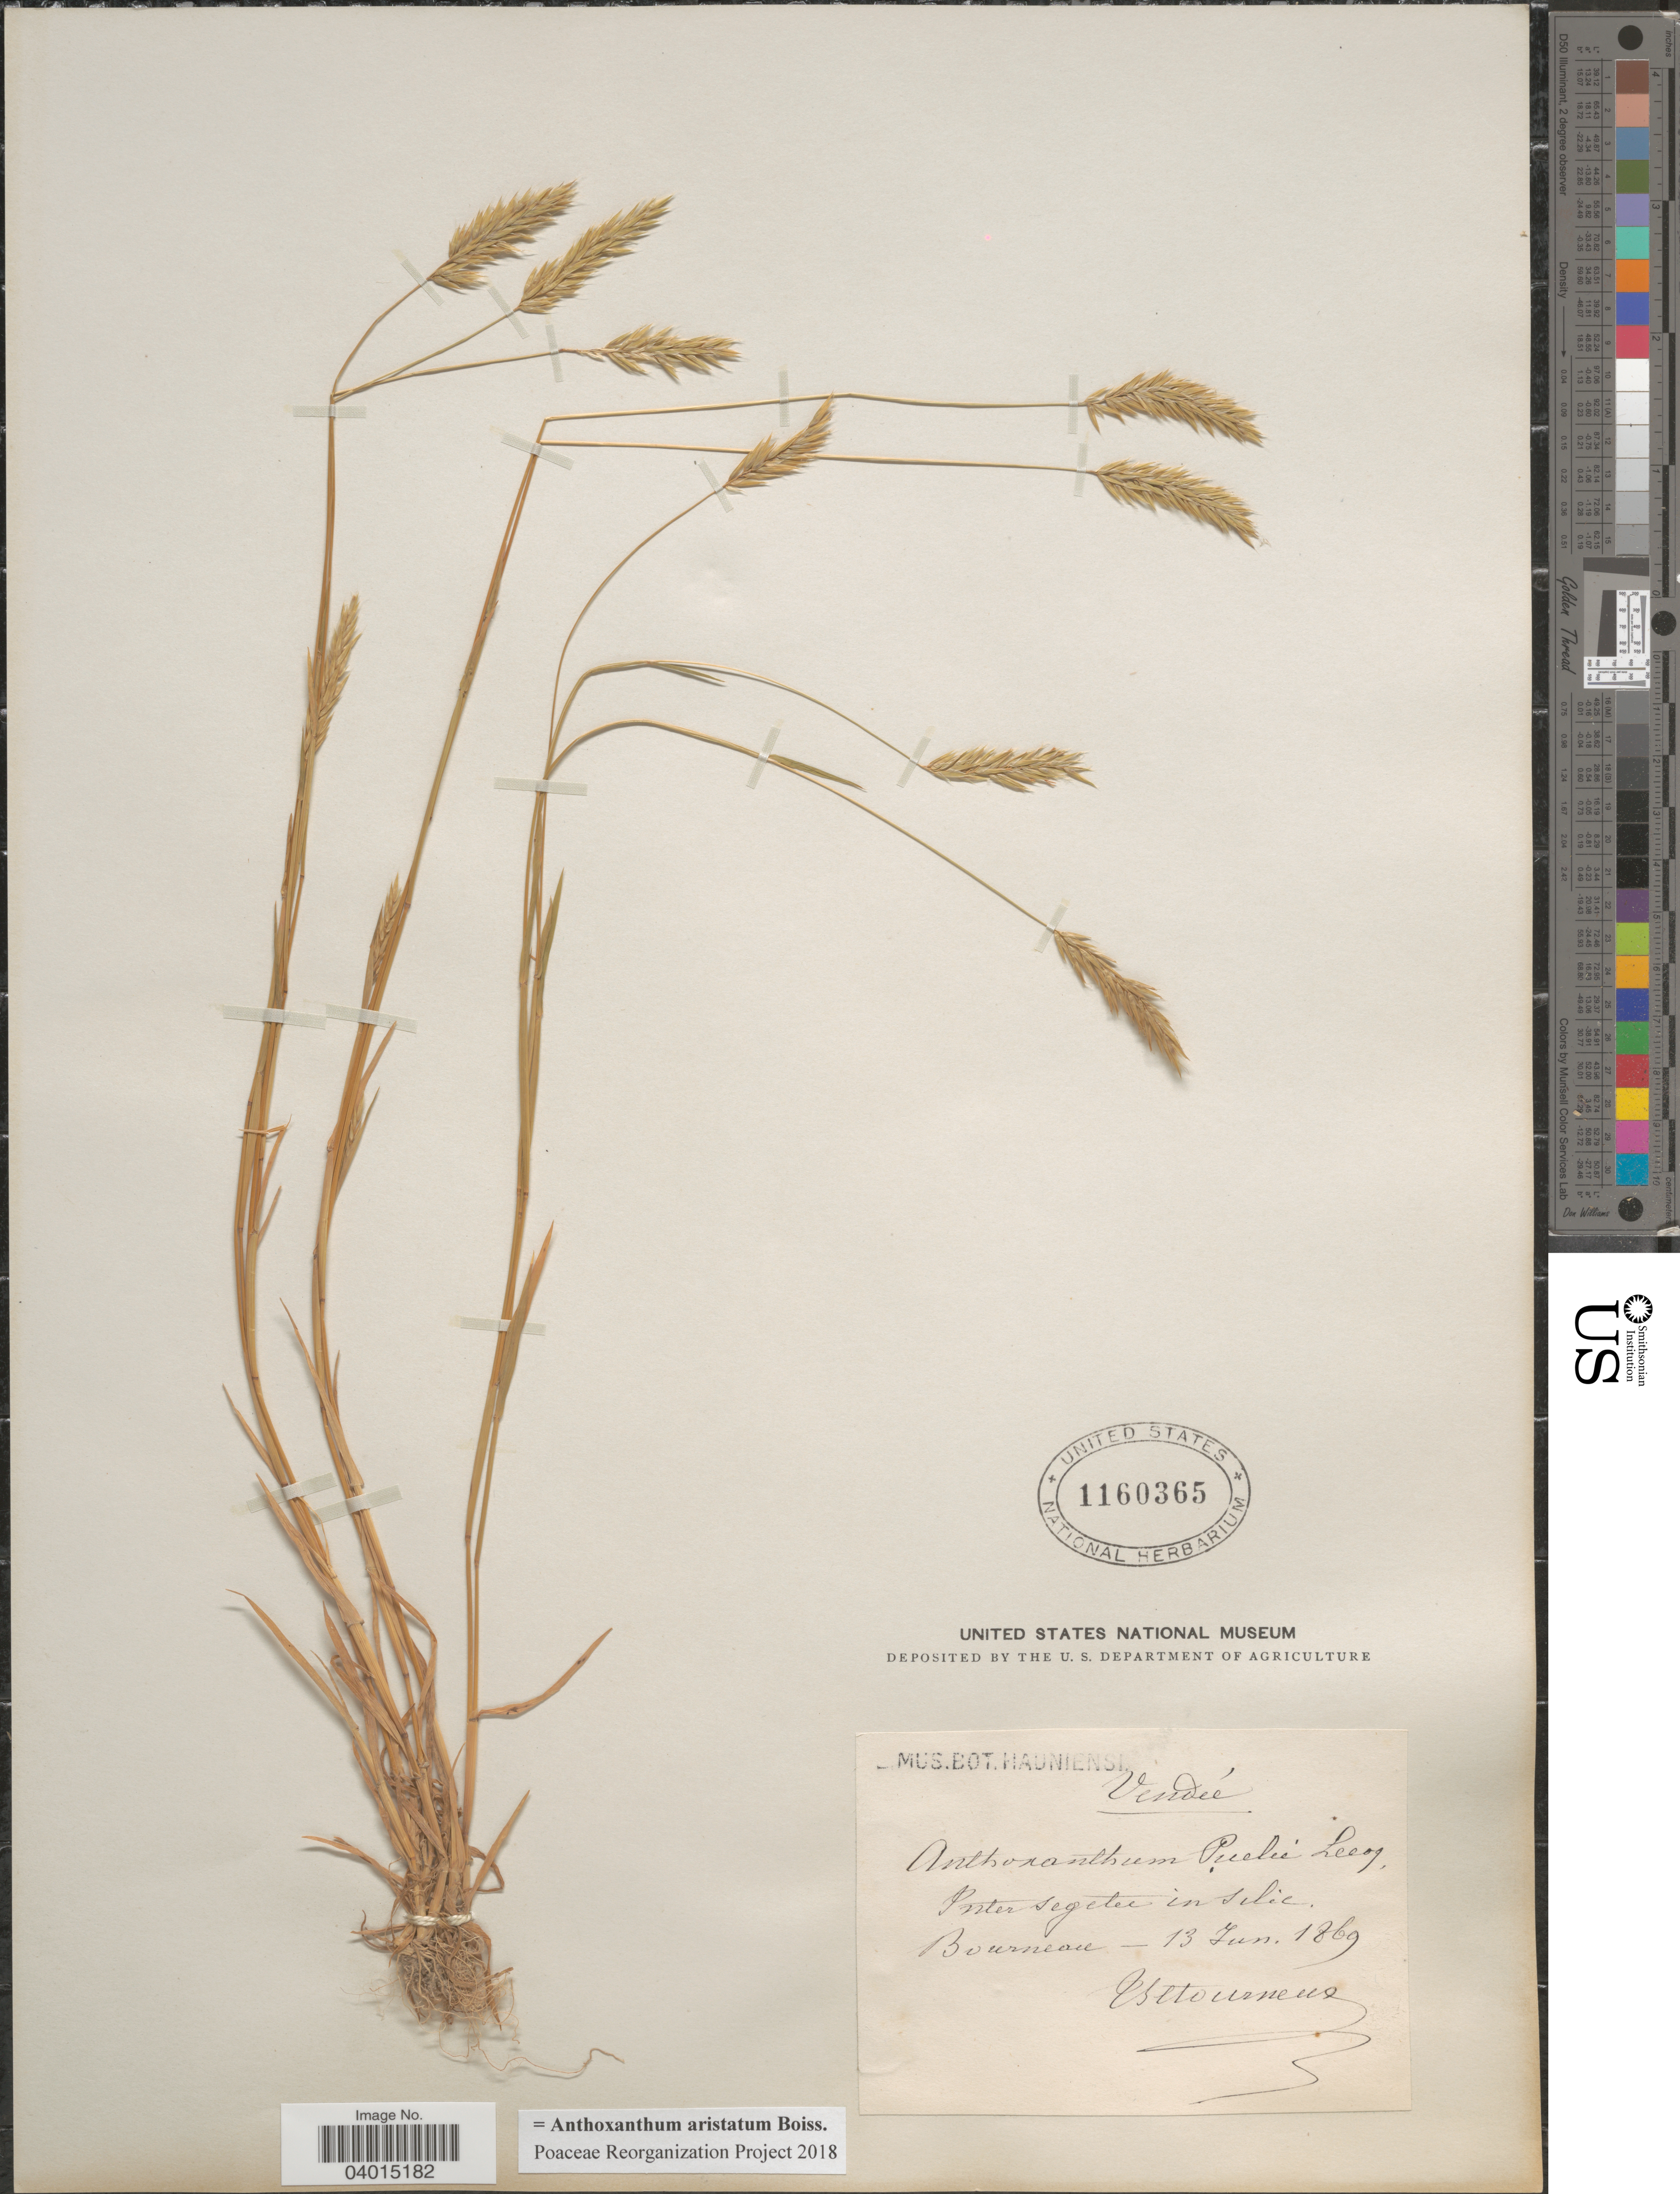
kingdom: Plantae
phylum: Tracheophyta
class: Liliopsida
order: Poales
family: Poaceae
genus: Anthoxanthum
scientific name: Anthoxanthum aristatum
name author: Boiss.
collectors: Esttourneux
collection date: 1869-06-13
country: France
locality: Vendée. Inter segetee in silic. Bourneau.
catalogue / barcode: US 1160365